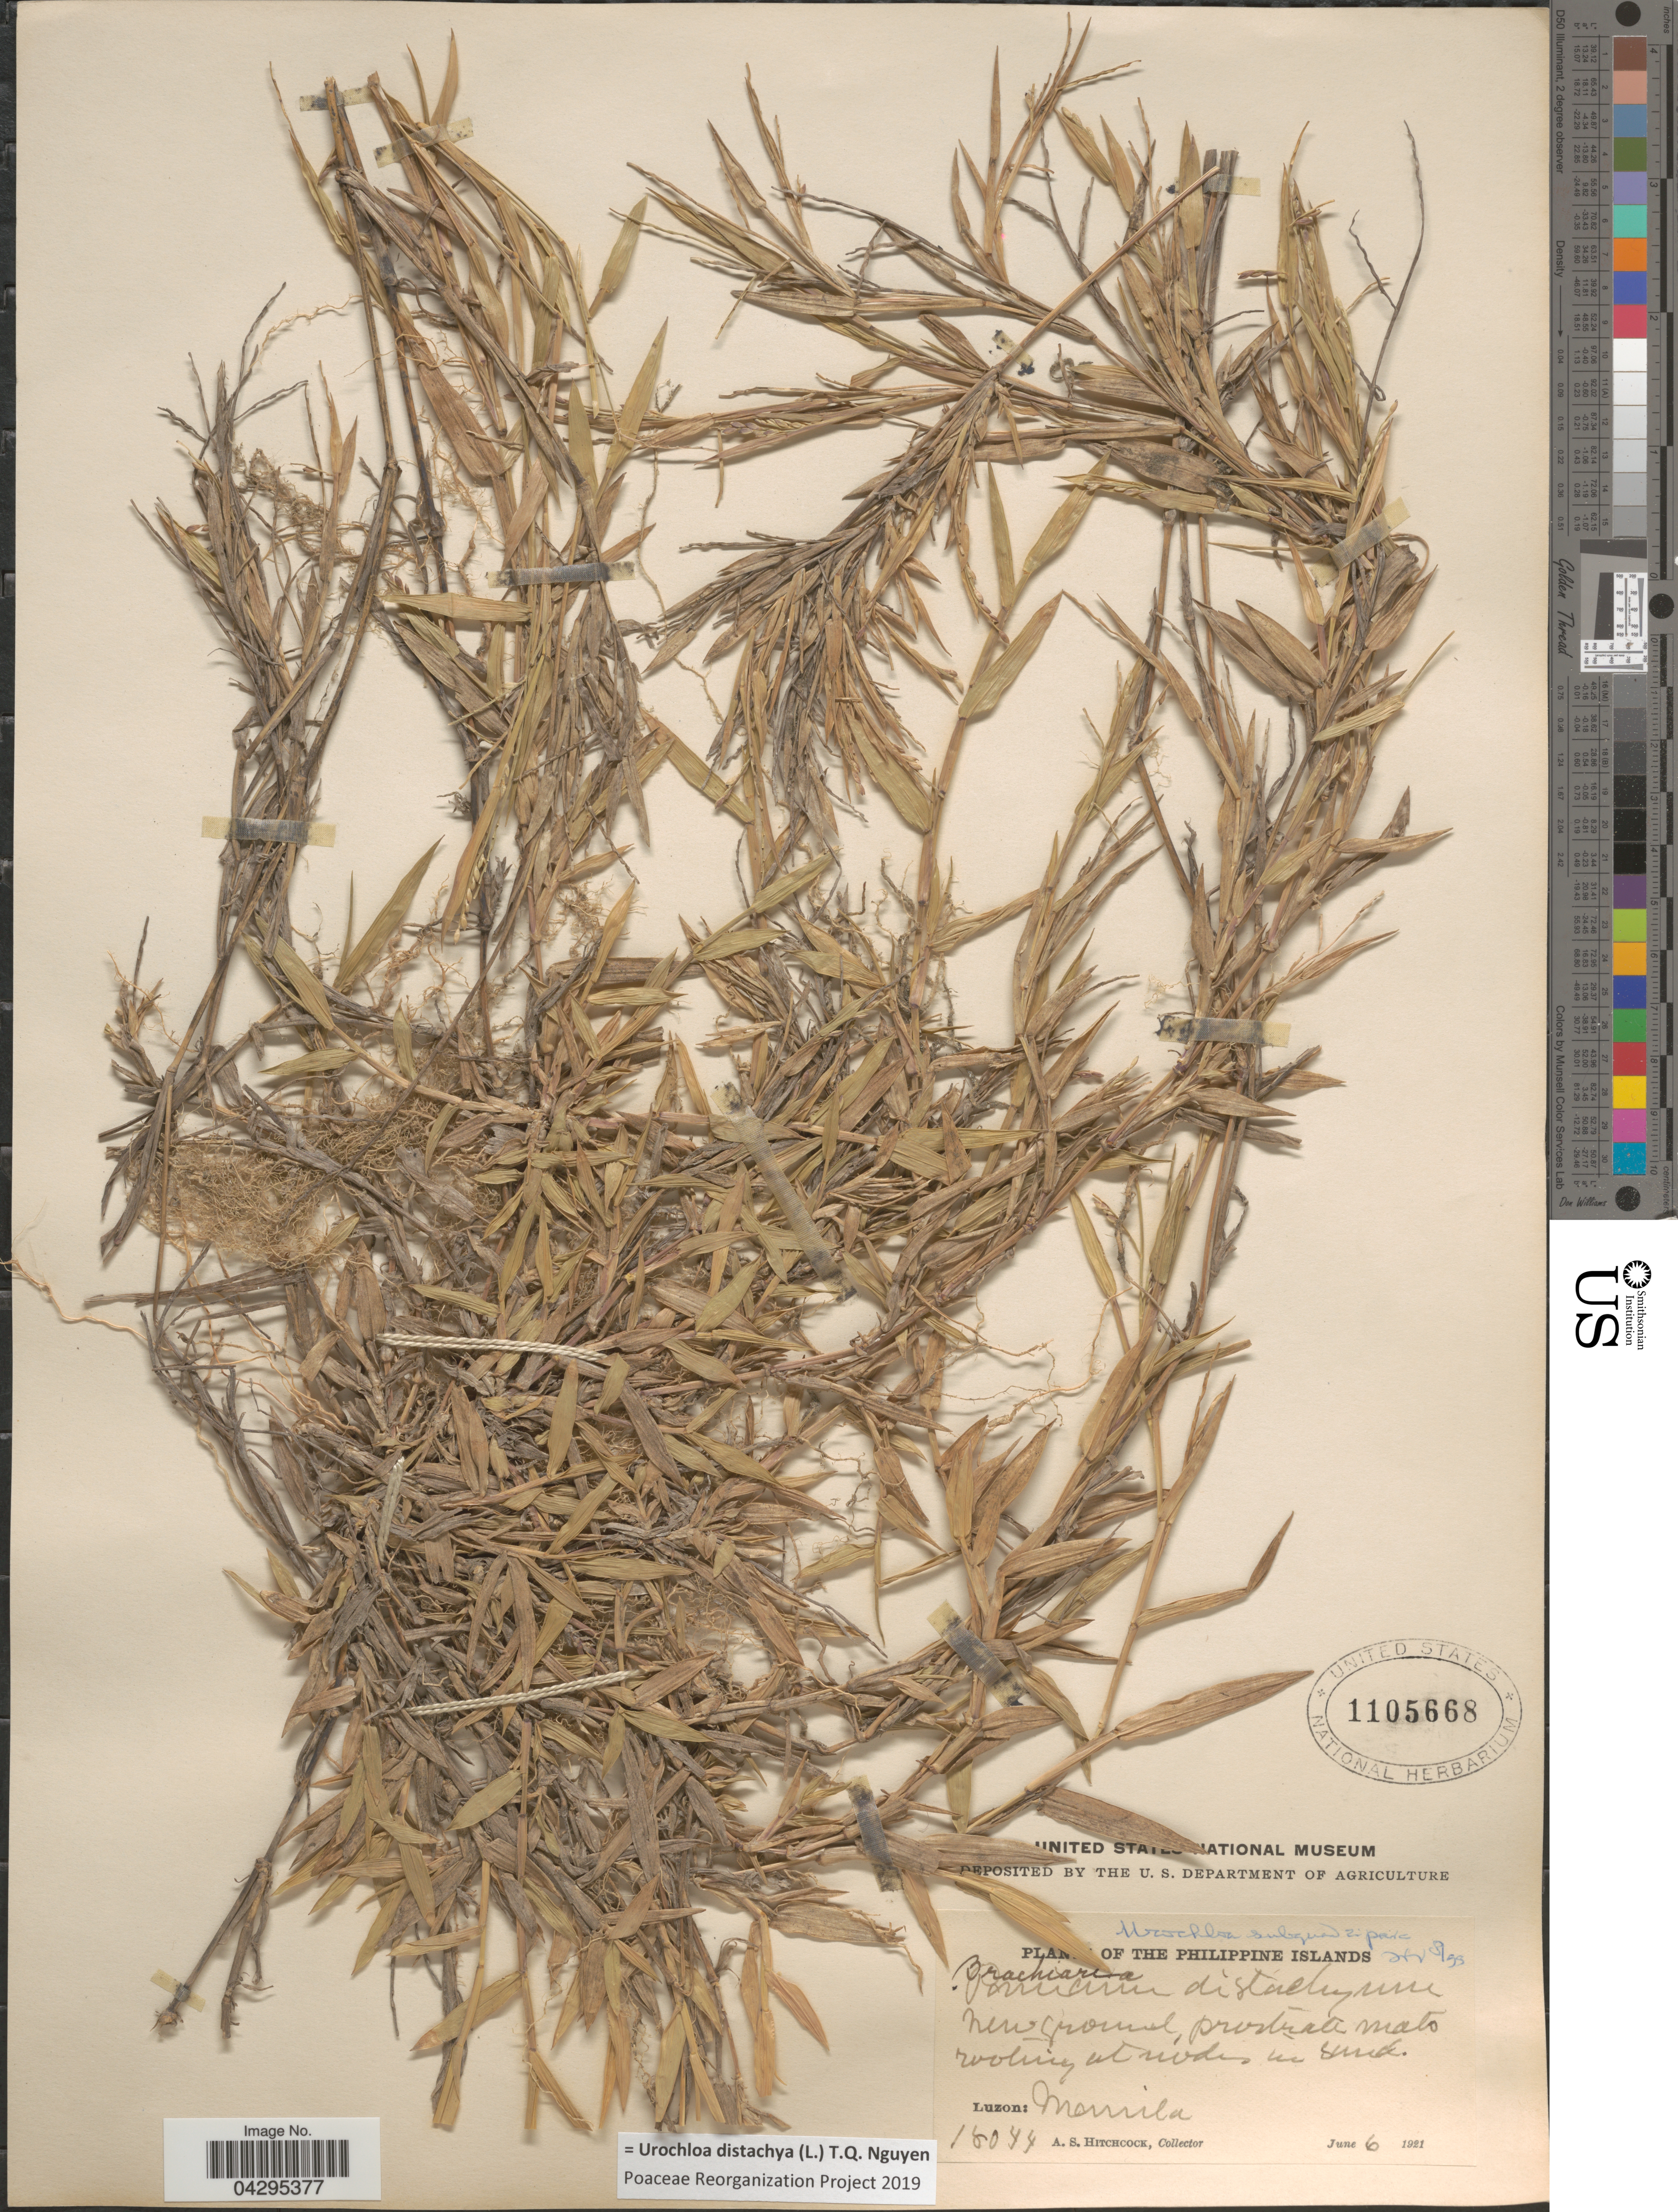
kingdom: Plantae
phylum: Tracheophyta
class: Liliopsida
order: Poales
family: Poaceae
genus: Urochloa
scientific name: Urochloa distachya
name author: (L.) T.Q. Nguyen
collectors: A. S. Hitchcock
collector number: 18044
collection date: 1921-06-06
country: Philippines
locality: Luzon: Manila.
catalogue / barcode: US 1105668